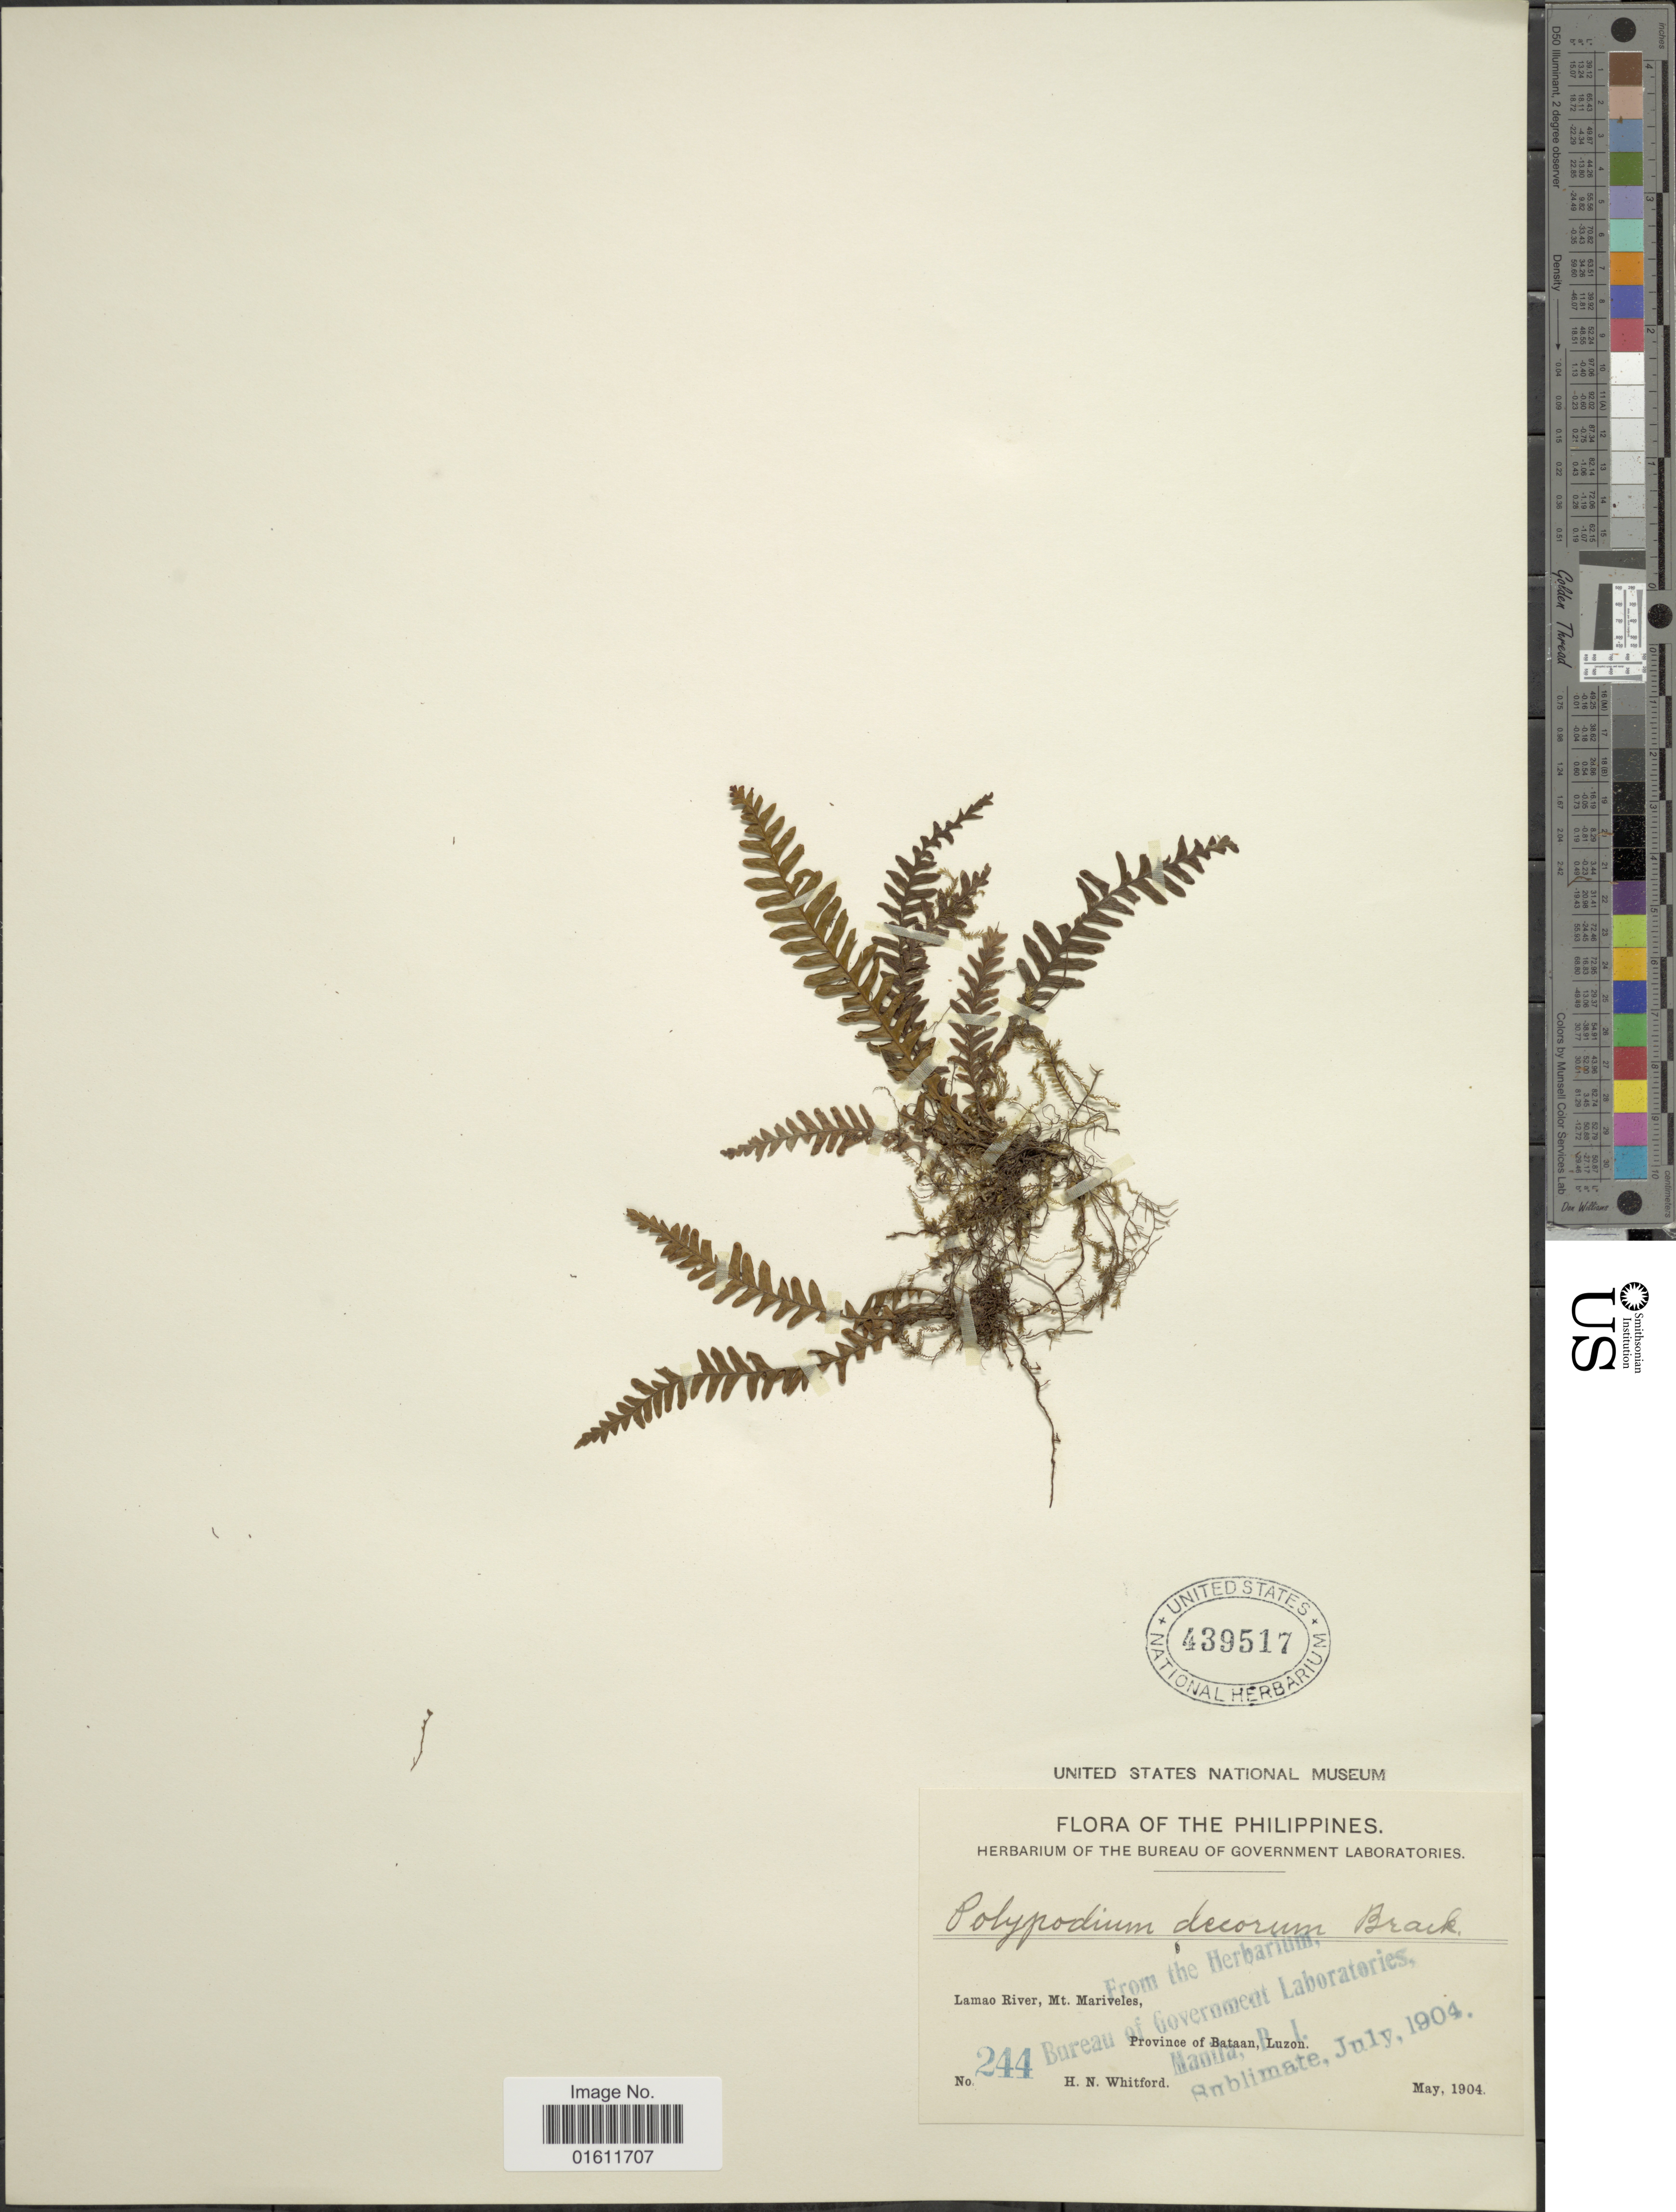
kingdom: Plantae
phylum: Tracheophyta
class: Polypodiopsida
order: Polypodiales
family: Polypodiaceae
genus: Prosaptia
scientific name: Prosaptia obliquata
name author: (Blume) Mett.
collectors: H. N. Whitford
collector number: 244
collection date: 1904-05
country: Philippines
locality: Luzon, Lamao River, Mt. Mariveles, Province of Bataan.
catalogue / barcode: US 439517